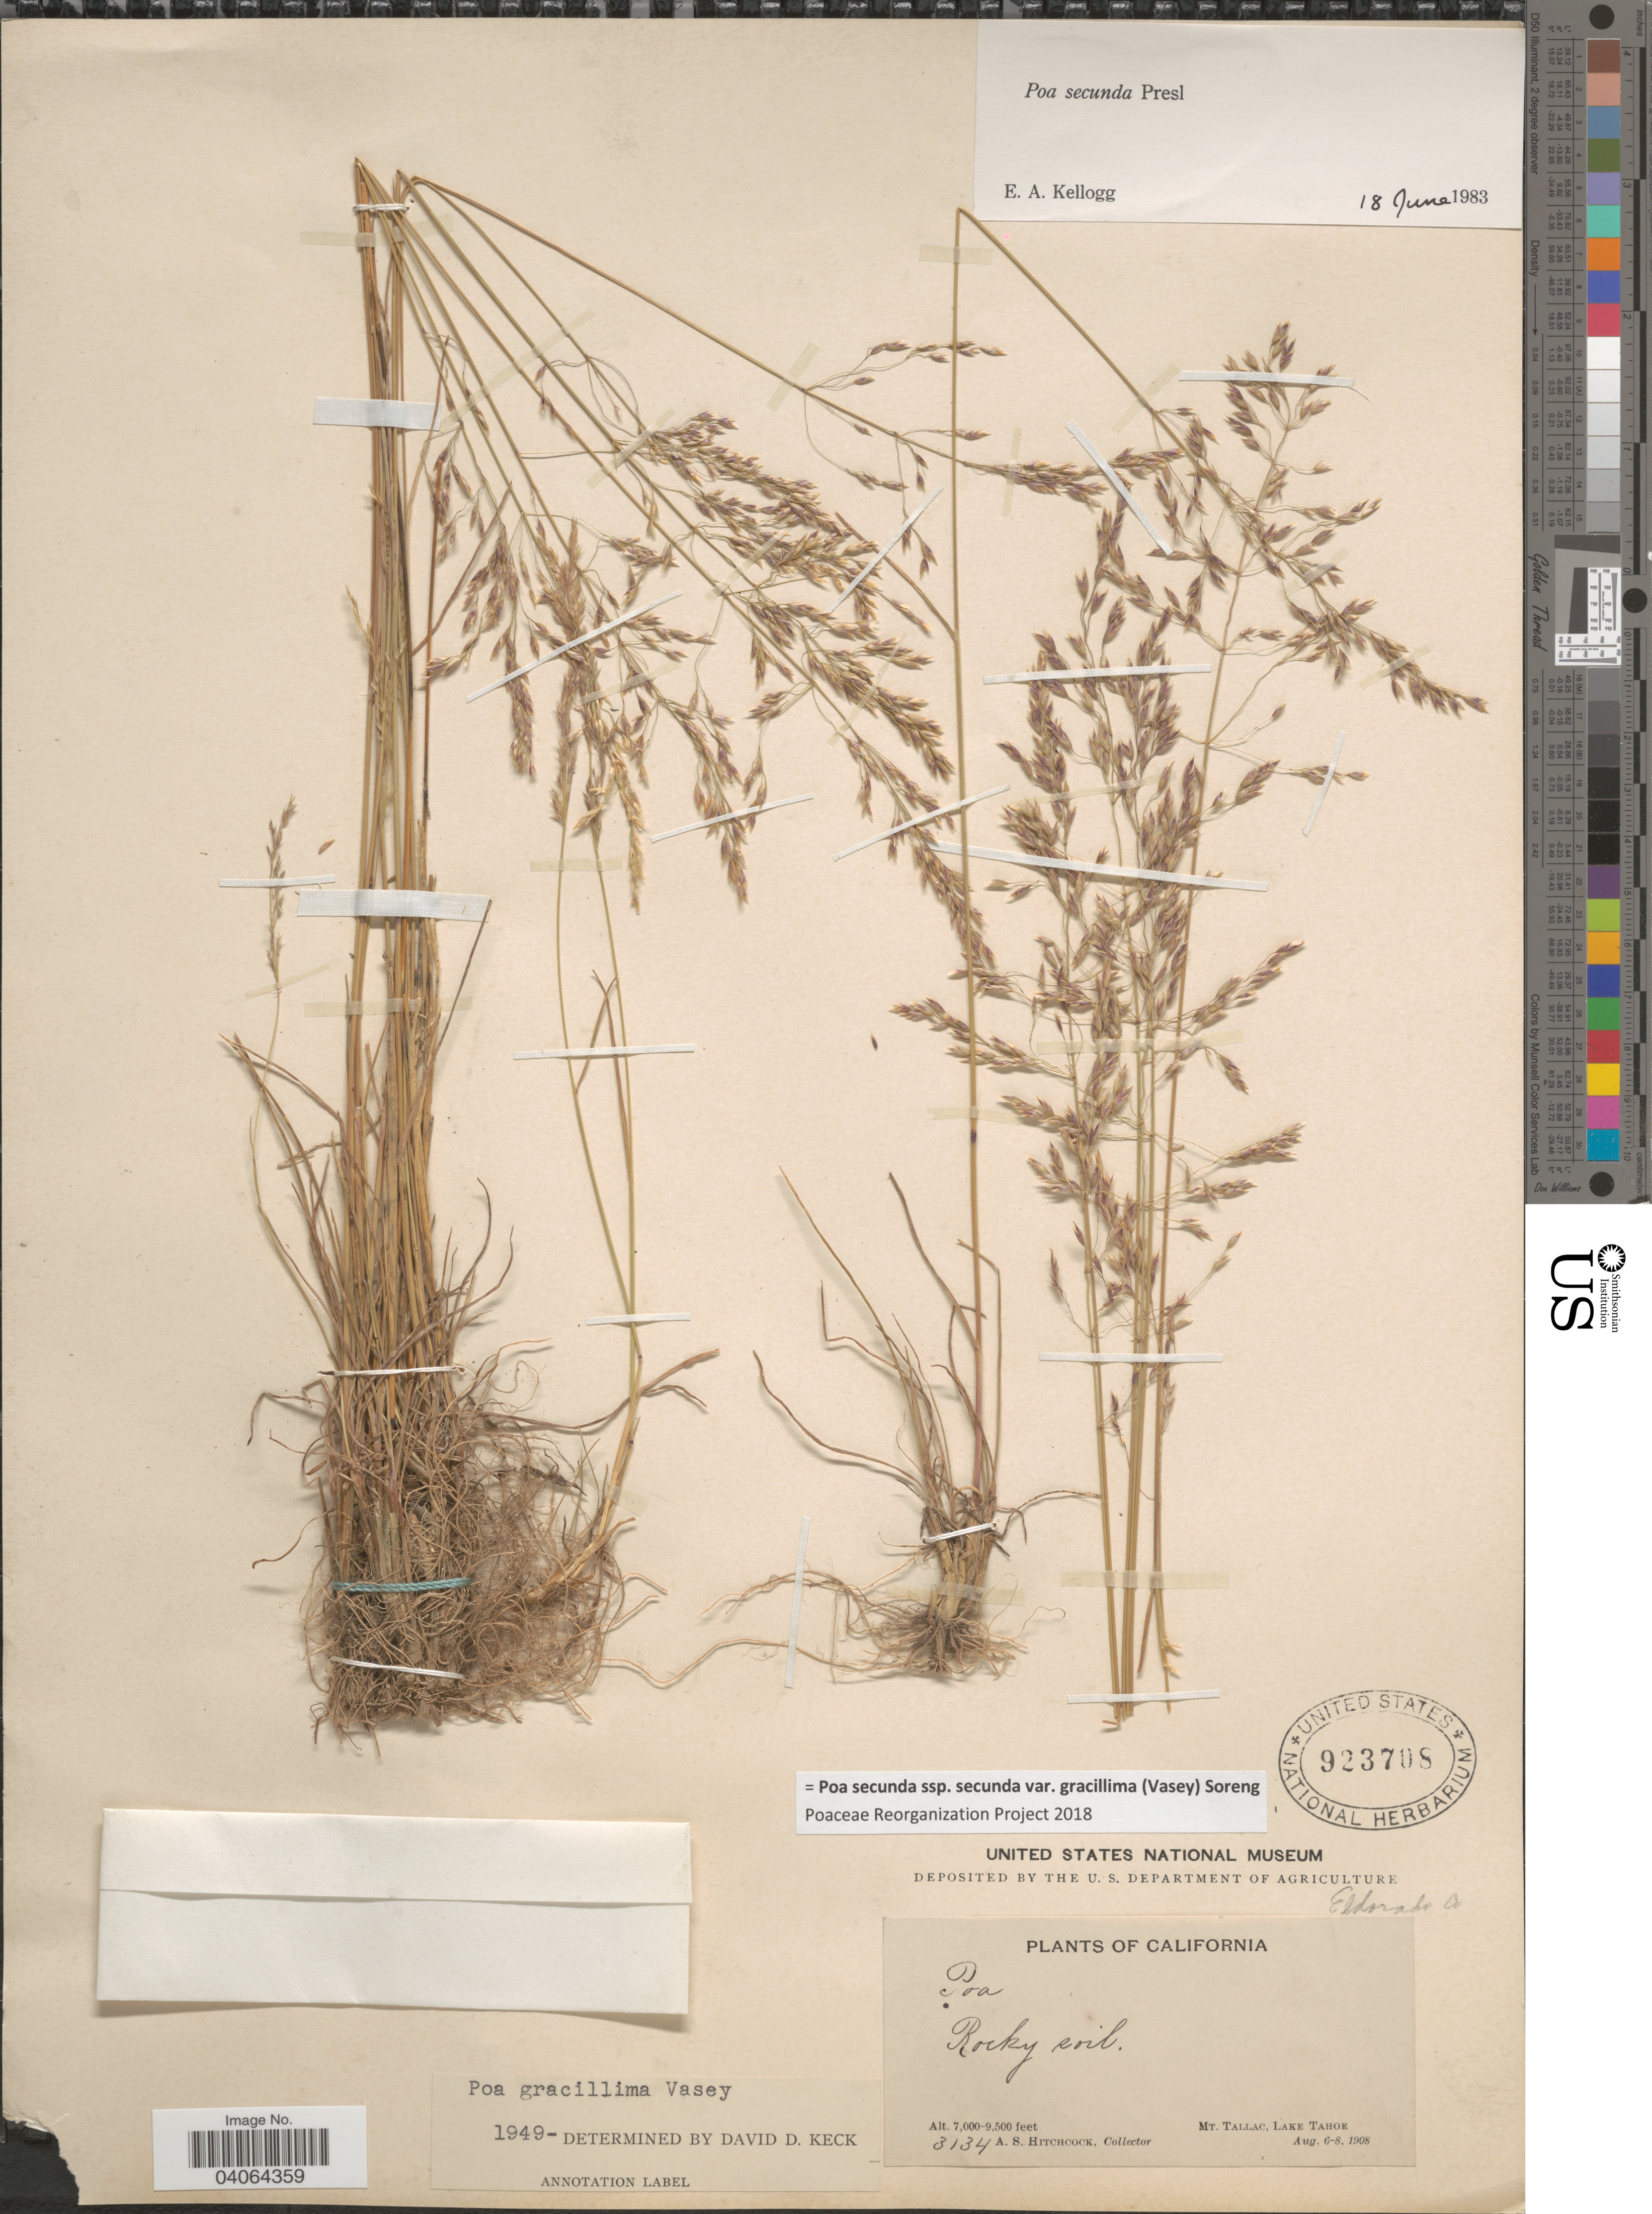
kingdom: Plantae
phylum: Tracheophyta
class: Liliopsida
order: Poales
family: Poaceae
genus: Poa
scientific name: Poa secunda subsp. secunda var. gracillima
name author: (Vasey) Soreng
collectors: A. S. Hitchcock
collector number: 3134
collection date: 1908-08-06/1908-08-08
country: United States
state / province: California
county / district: El Dorado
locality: Mt. Tallac, Lake Tahoe. Eldorado Co.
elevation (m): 2134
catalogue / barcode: US 923708